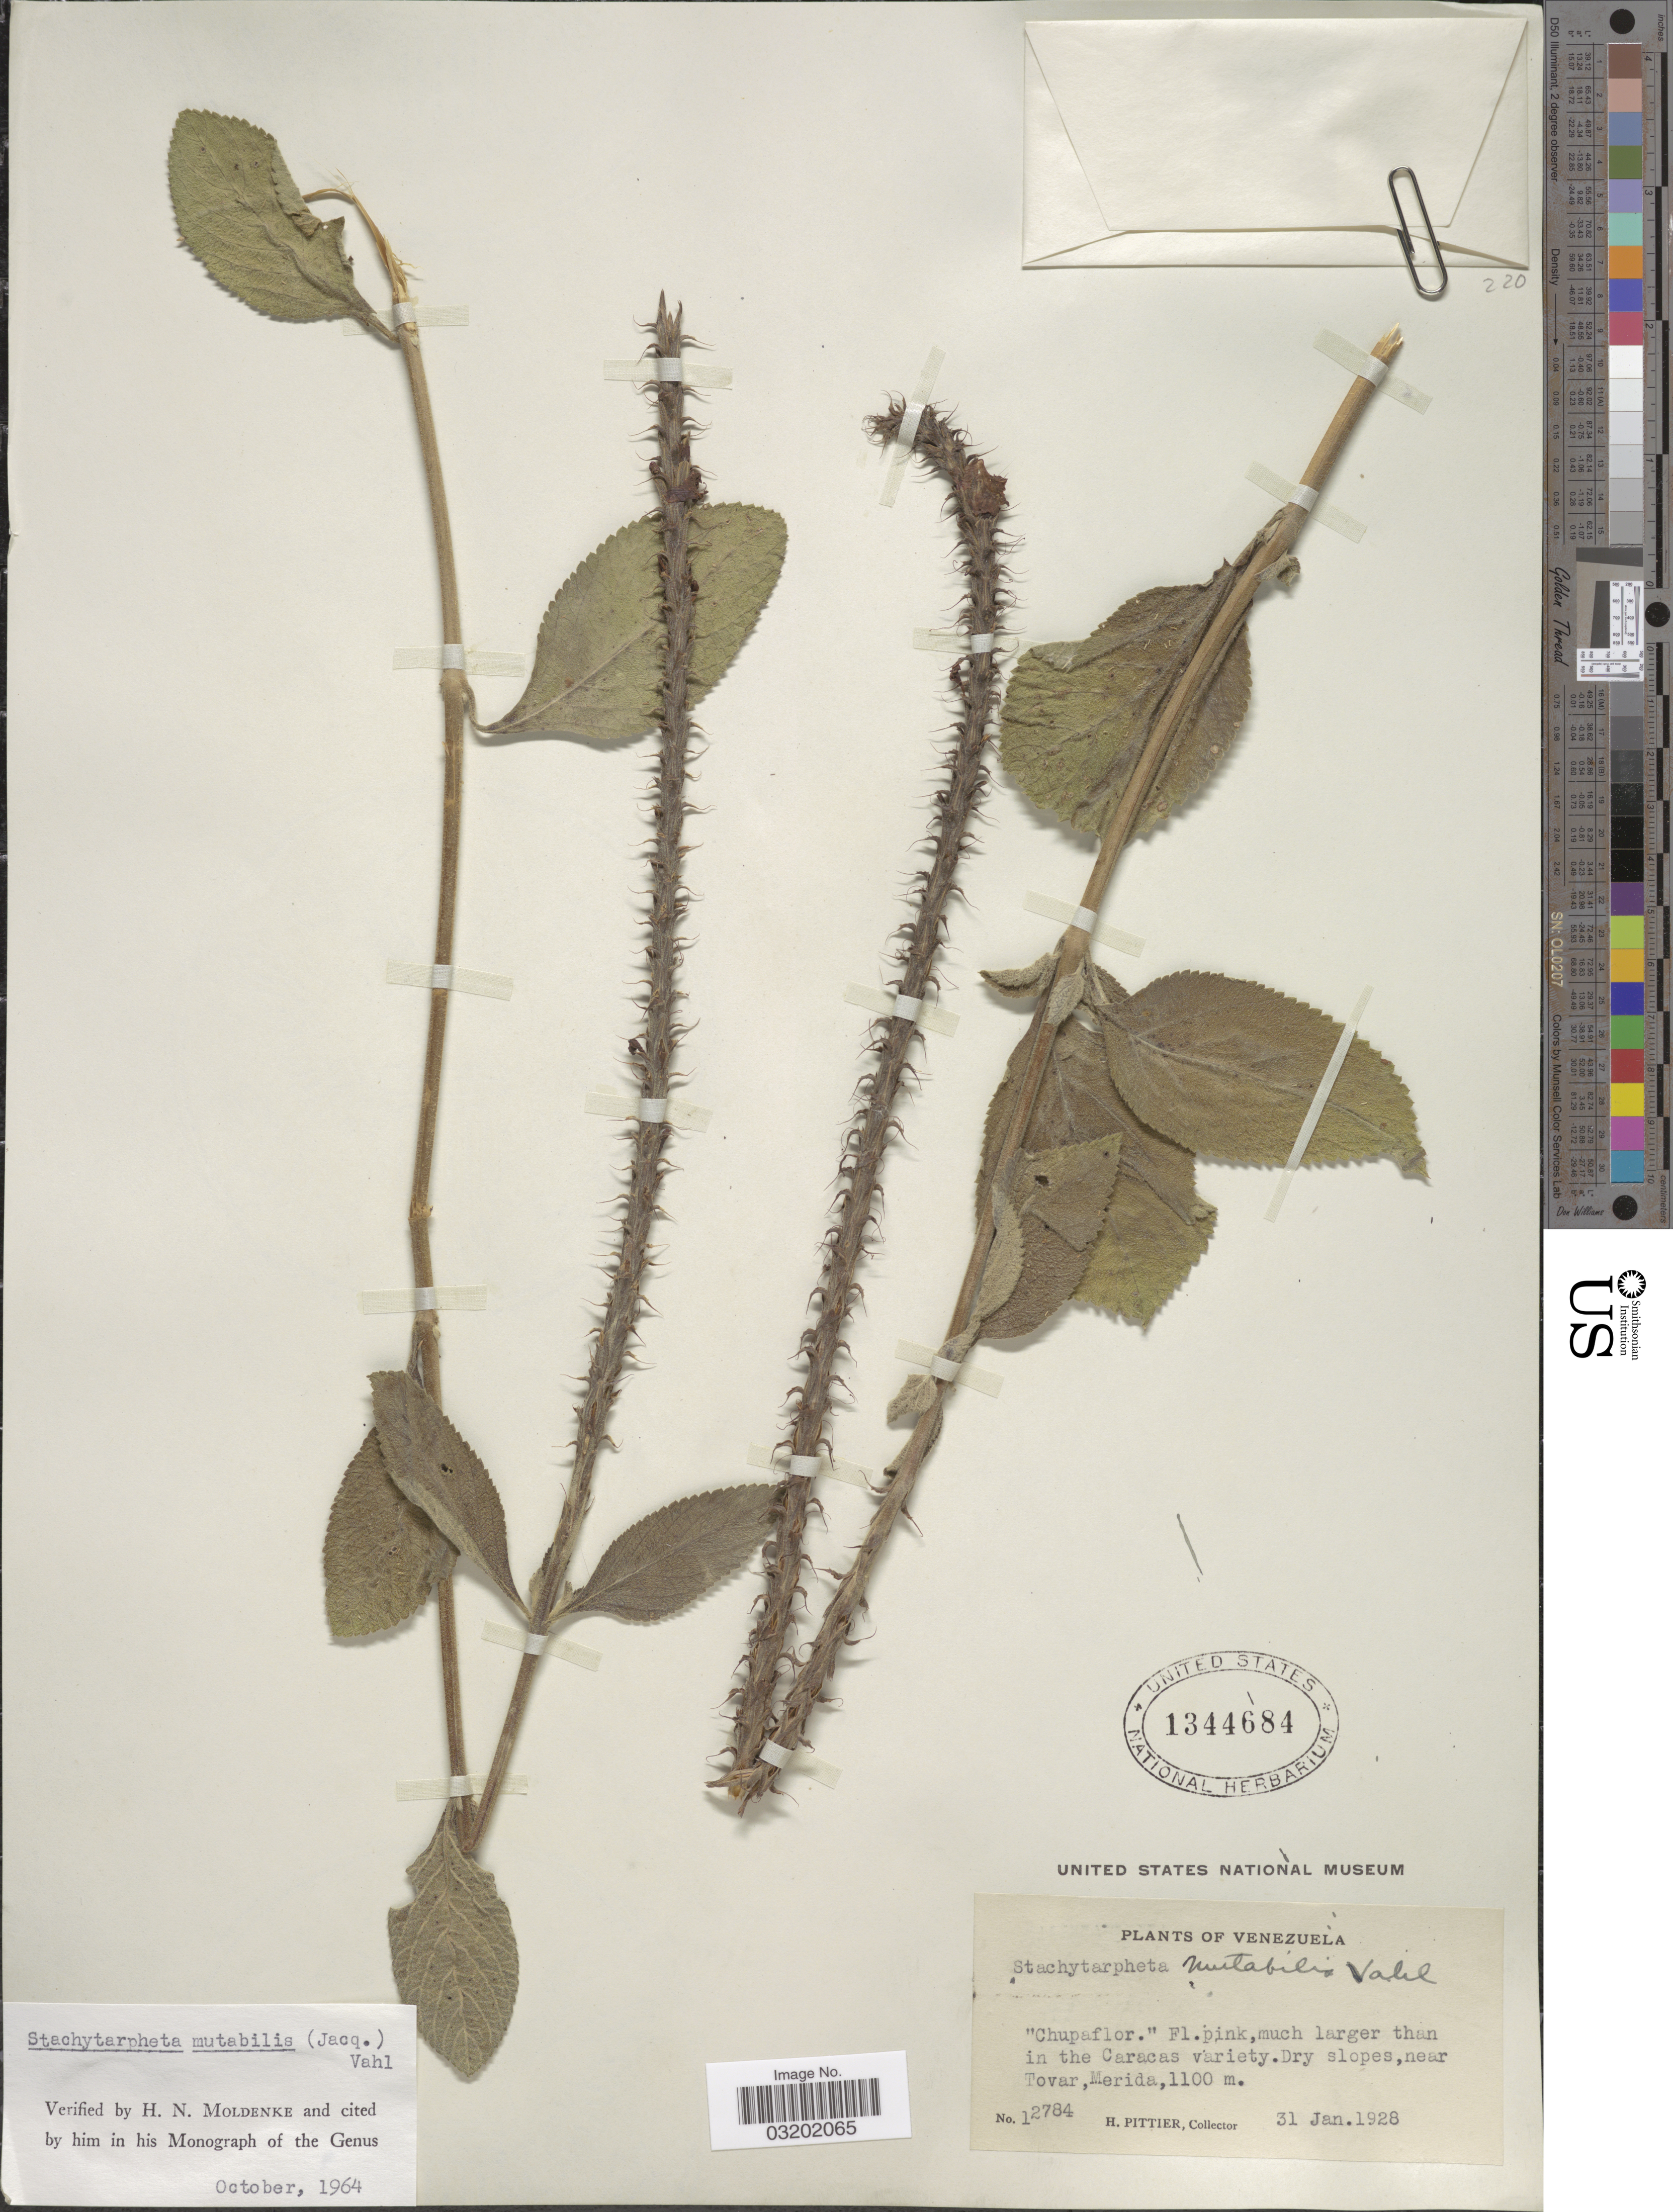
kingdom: Plantae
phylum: Tracheophyta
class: Magnoliopsida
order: Lamiales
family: Verbenaceae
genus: Stachytarpheta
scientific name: Stachytarpheta mutabilis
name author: (Jacq.) Vahl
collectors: H. F. Pittier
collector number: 12784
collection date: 1928-01-31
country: Venezuela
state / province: Mérida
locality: Near Tovar.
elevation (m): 1100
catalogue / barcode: US 1344684